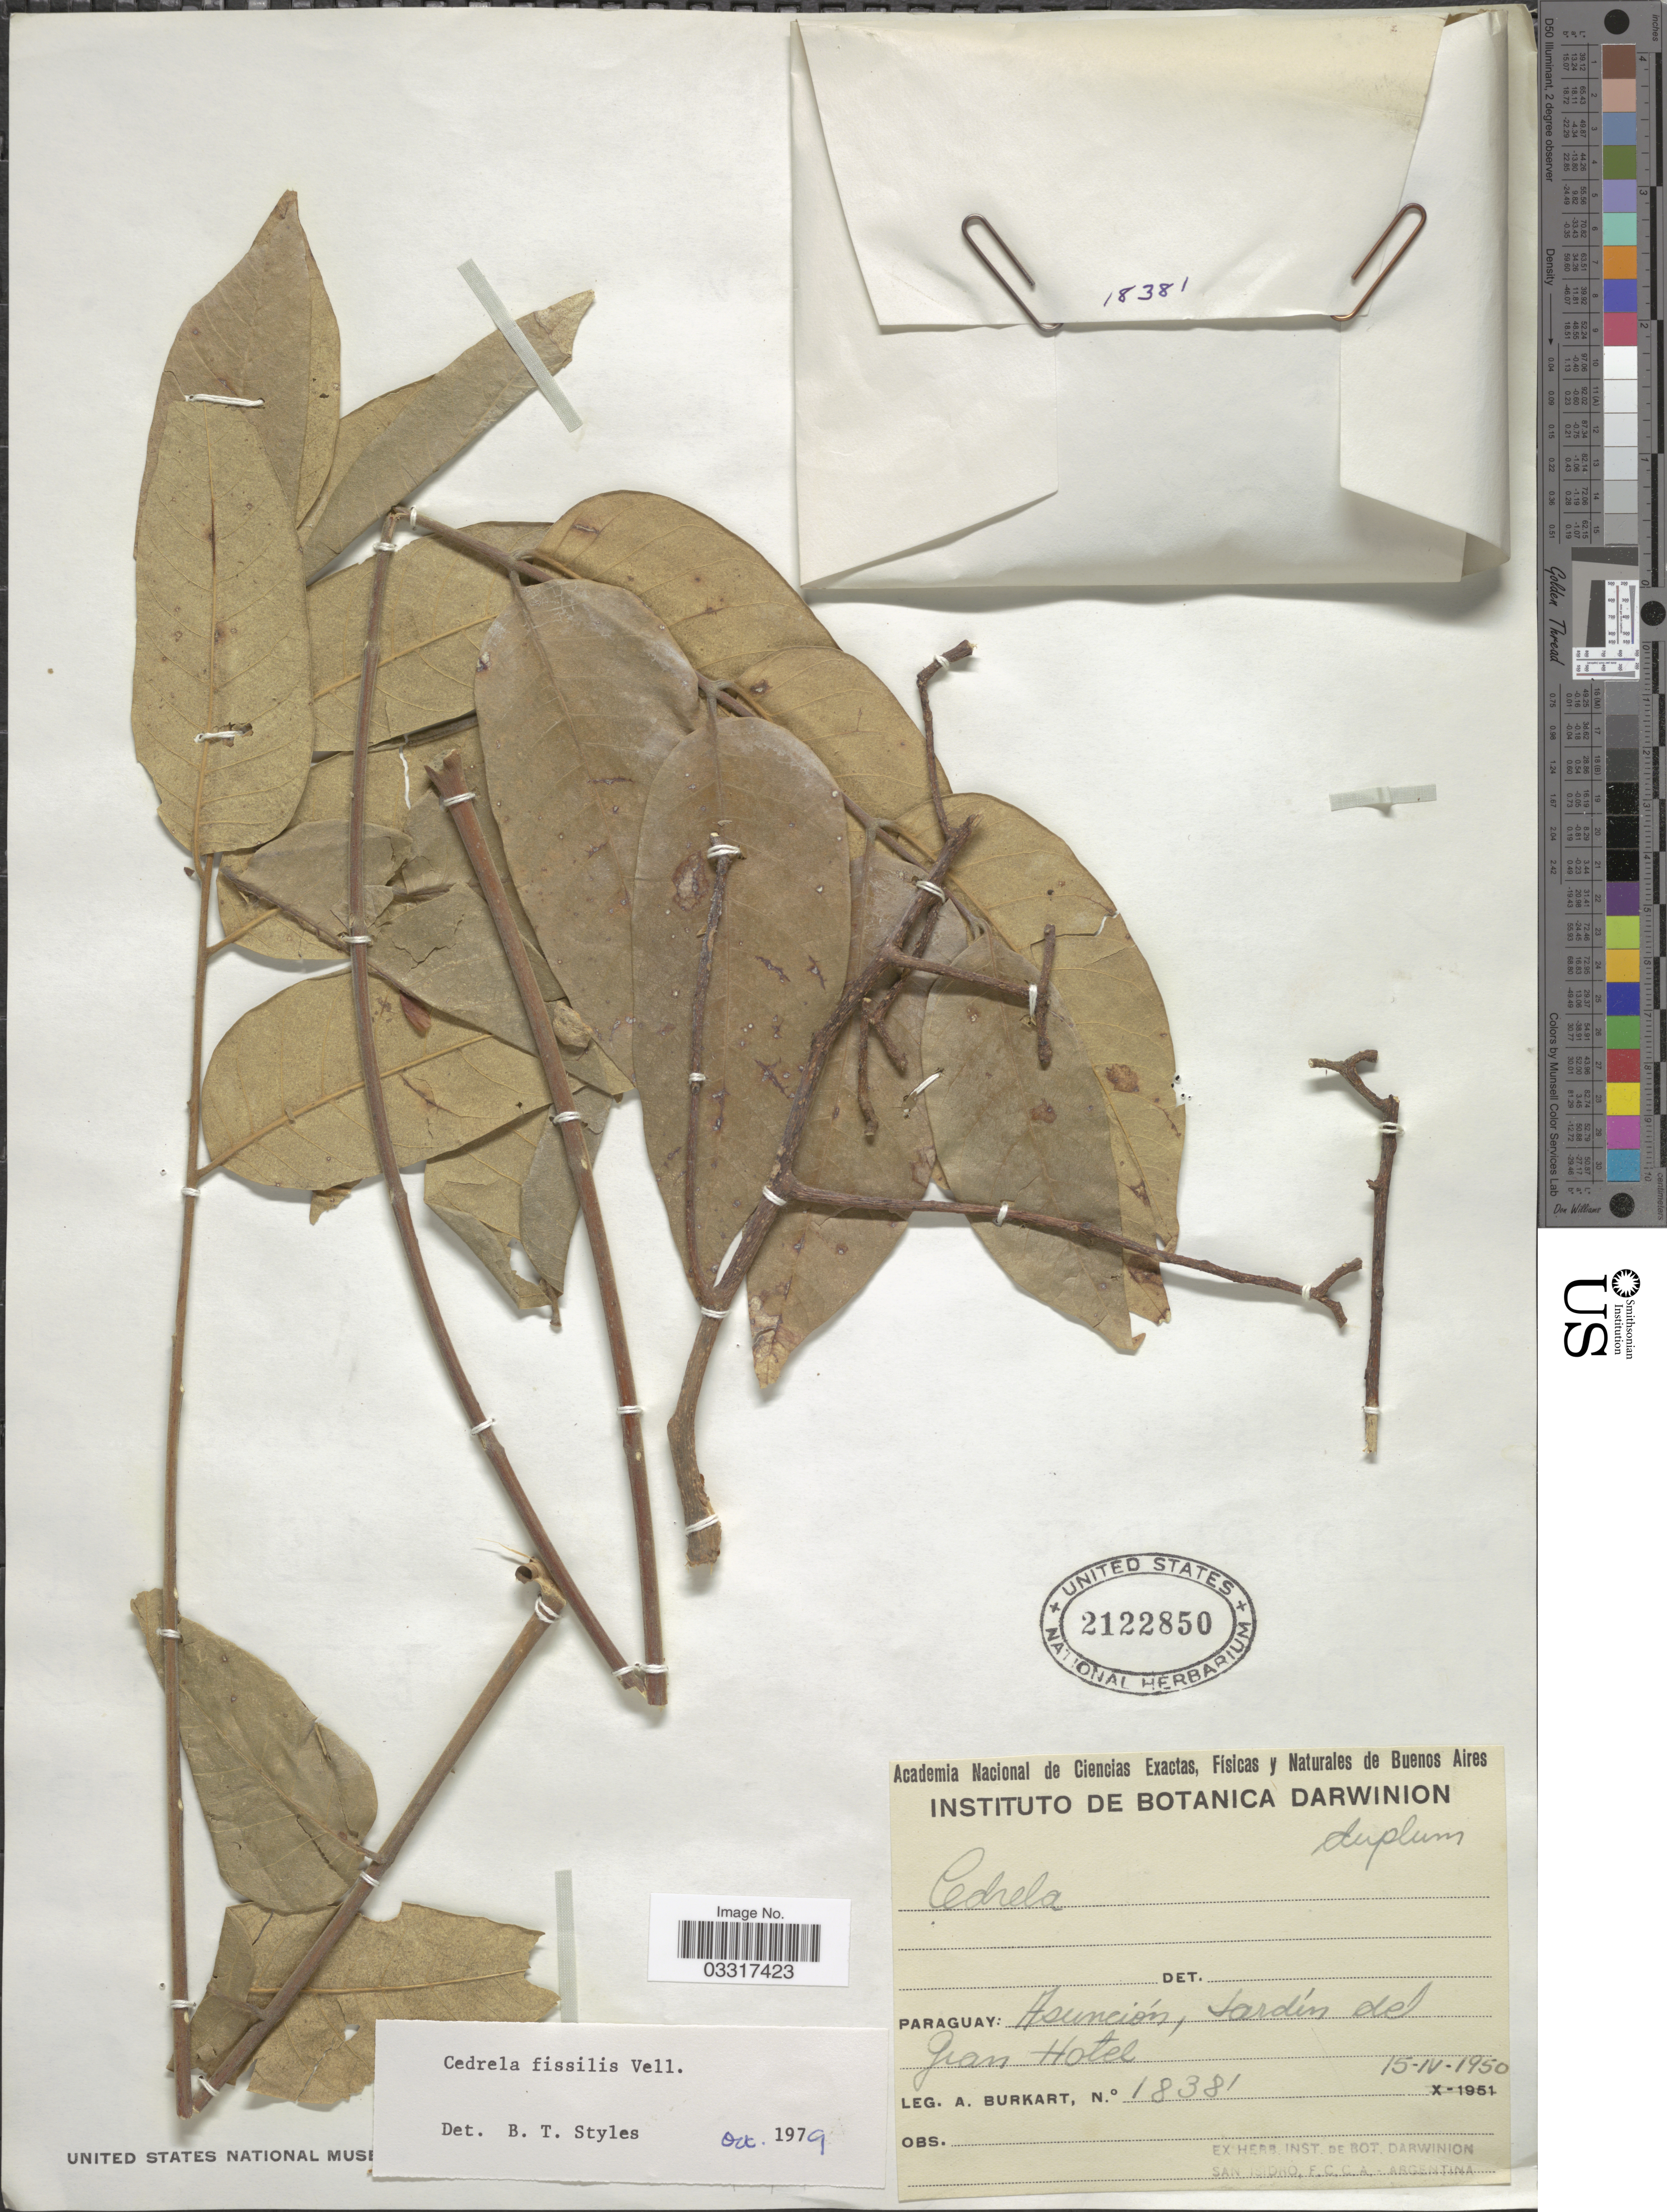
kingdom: Plantae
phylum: Tracheophyta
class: Magnoliopsida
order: Sapindales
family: Meliaceae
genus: Cedrela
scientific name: Cedrela fissilis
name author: Vell.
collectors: A. E. Burkart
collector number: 18381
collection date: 1950-04-15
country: Paraguay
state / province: Asuncion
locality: Jardín del Gian Hotel.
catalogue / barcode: US 2122850